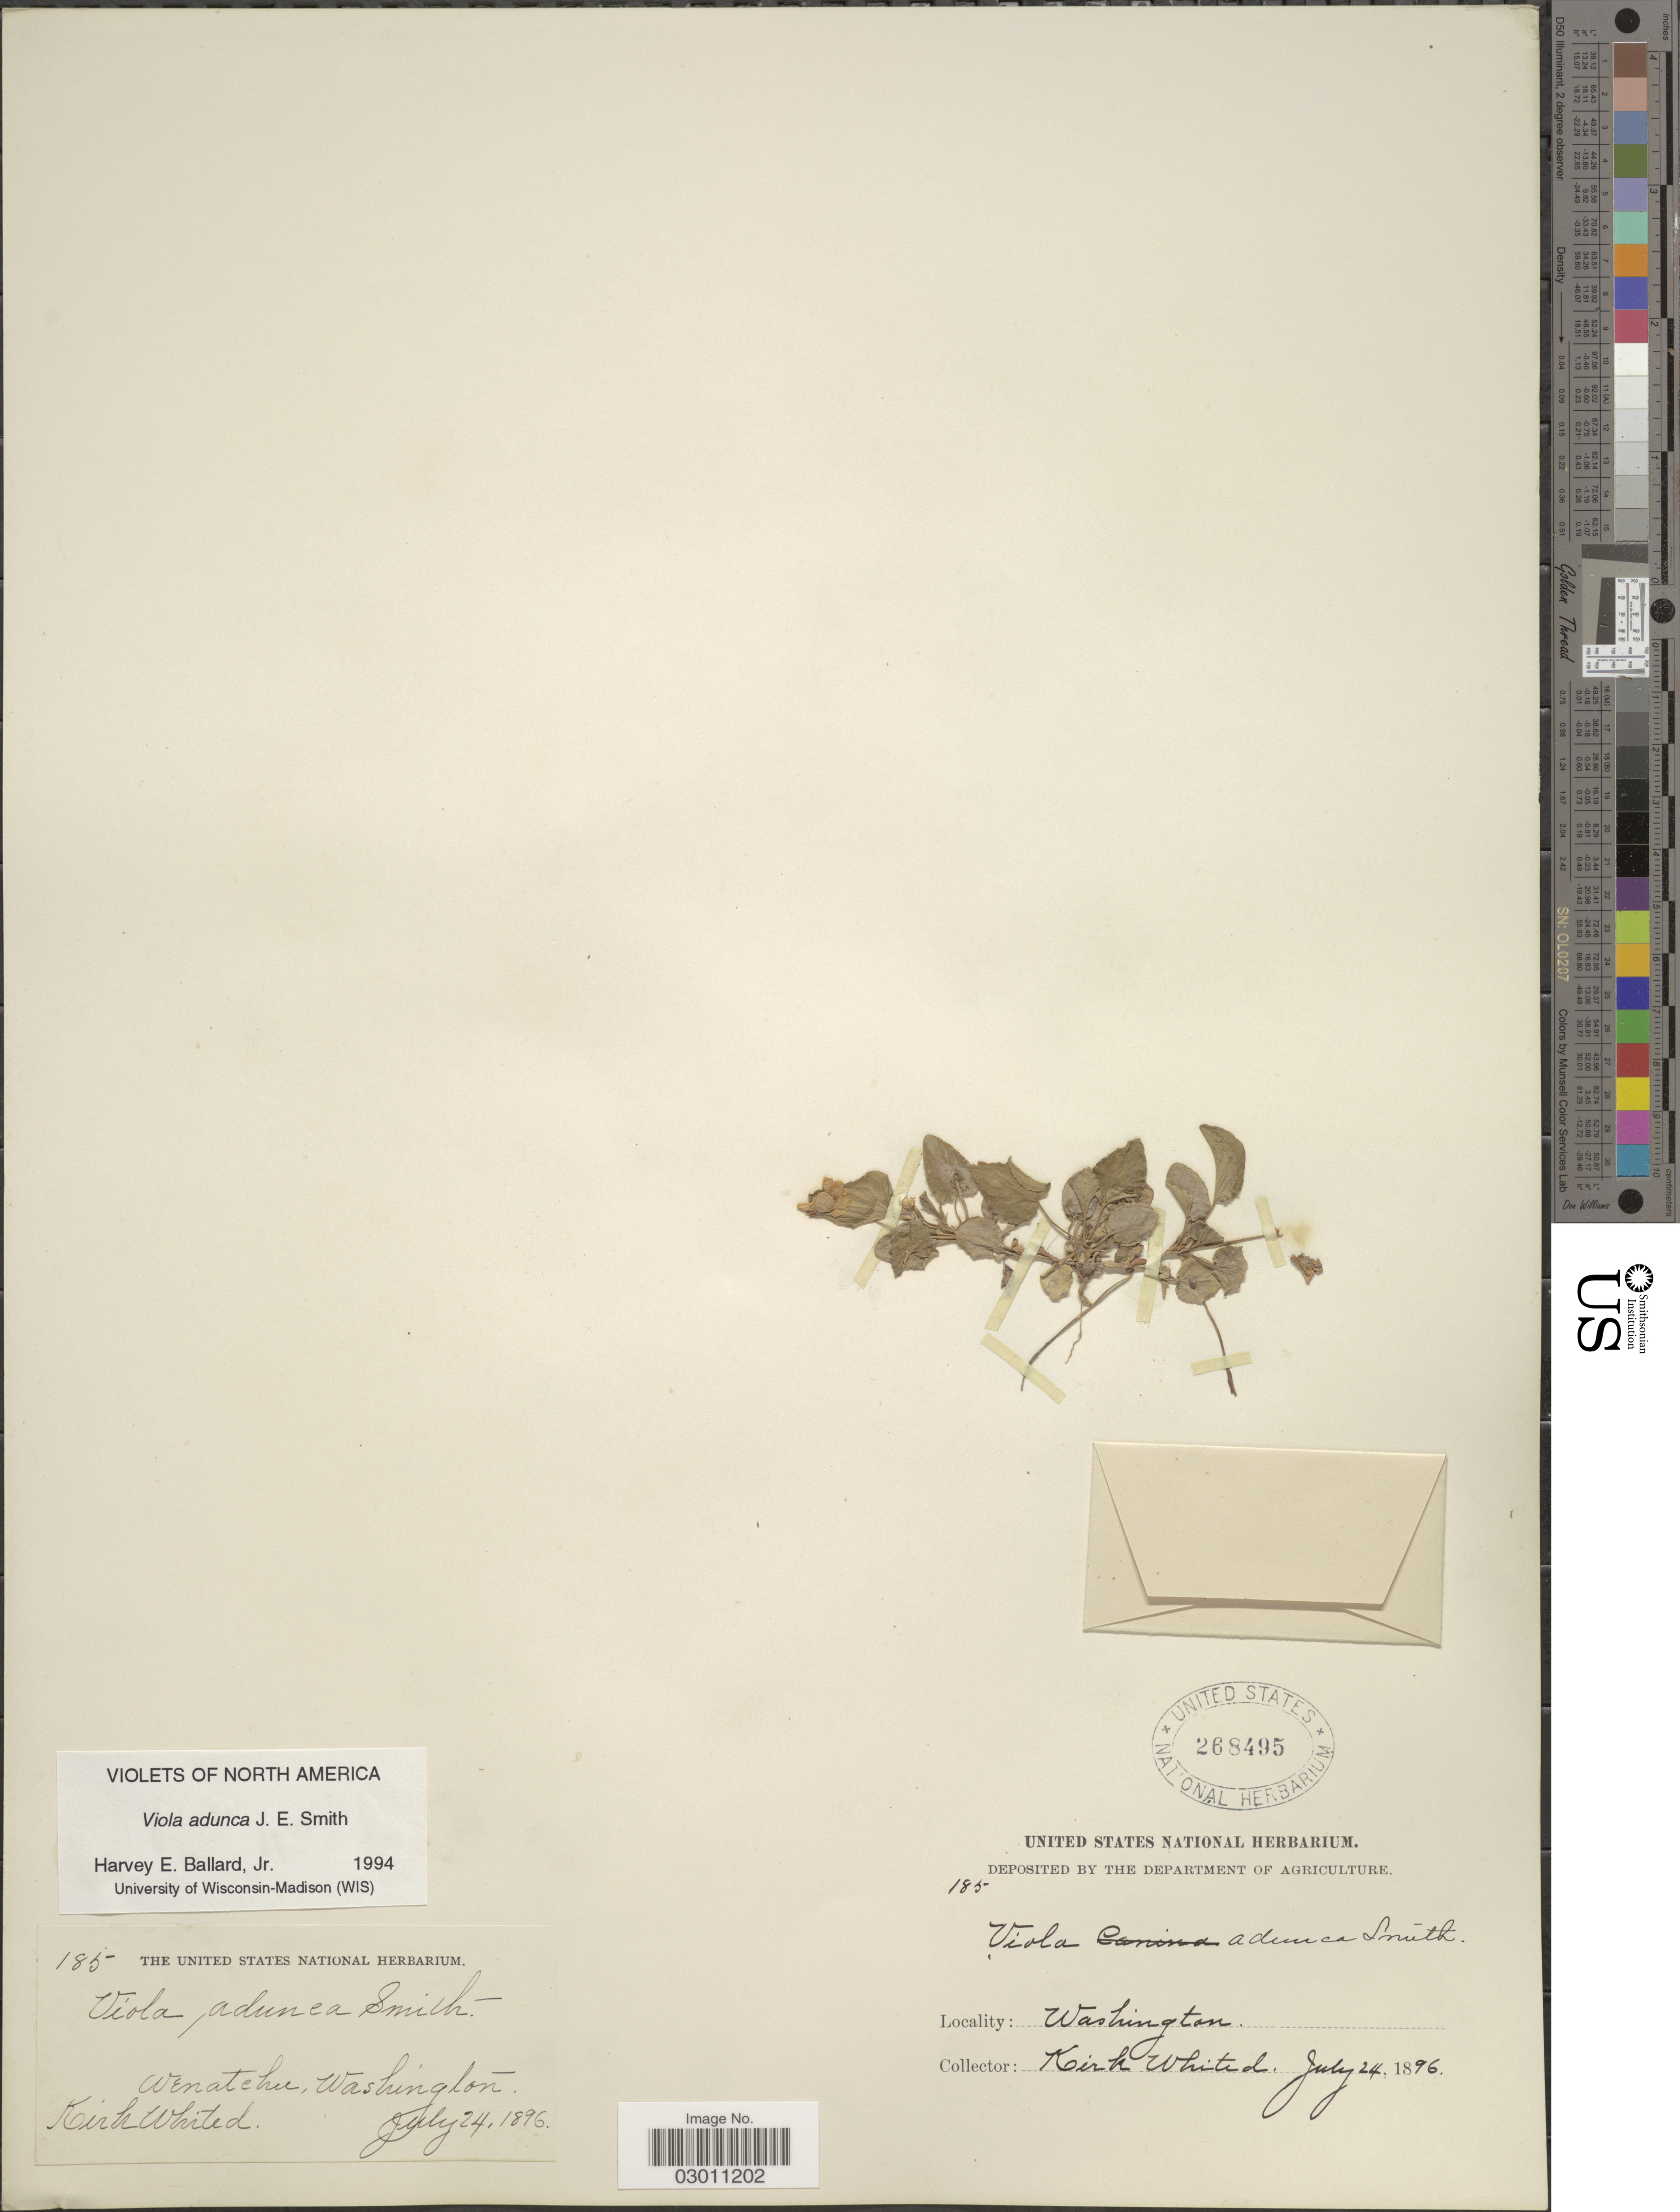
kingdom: Plantae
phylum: Tracheophyta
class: Magnoliopsida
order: Malpighiales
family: Violaceae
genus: Viola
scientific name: Viola adunca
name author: Sm.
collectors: K. Whited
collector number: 185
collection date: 1896-07-24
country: United States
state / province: Washington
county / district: Chelan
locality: Wenatchee.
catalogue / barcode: US 268495